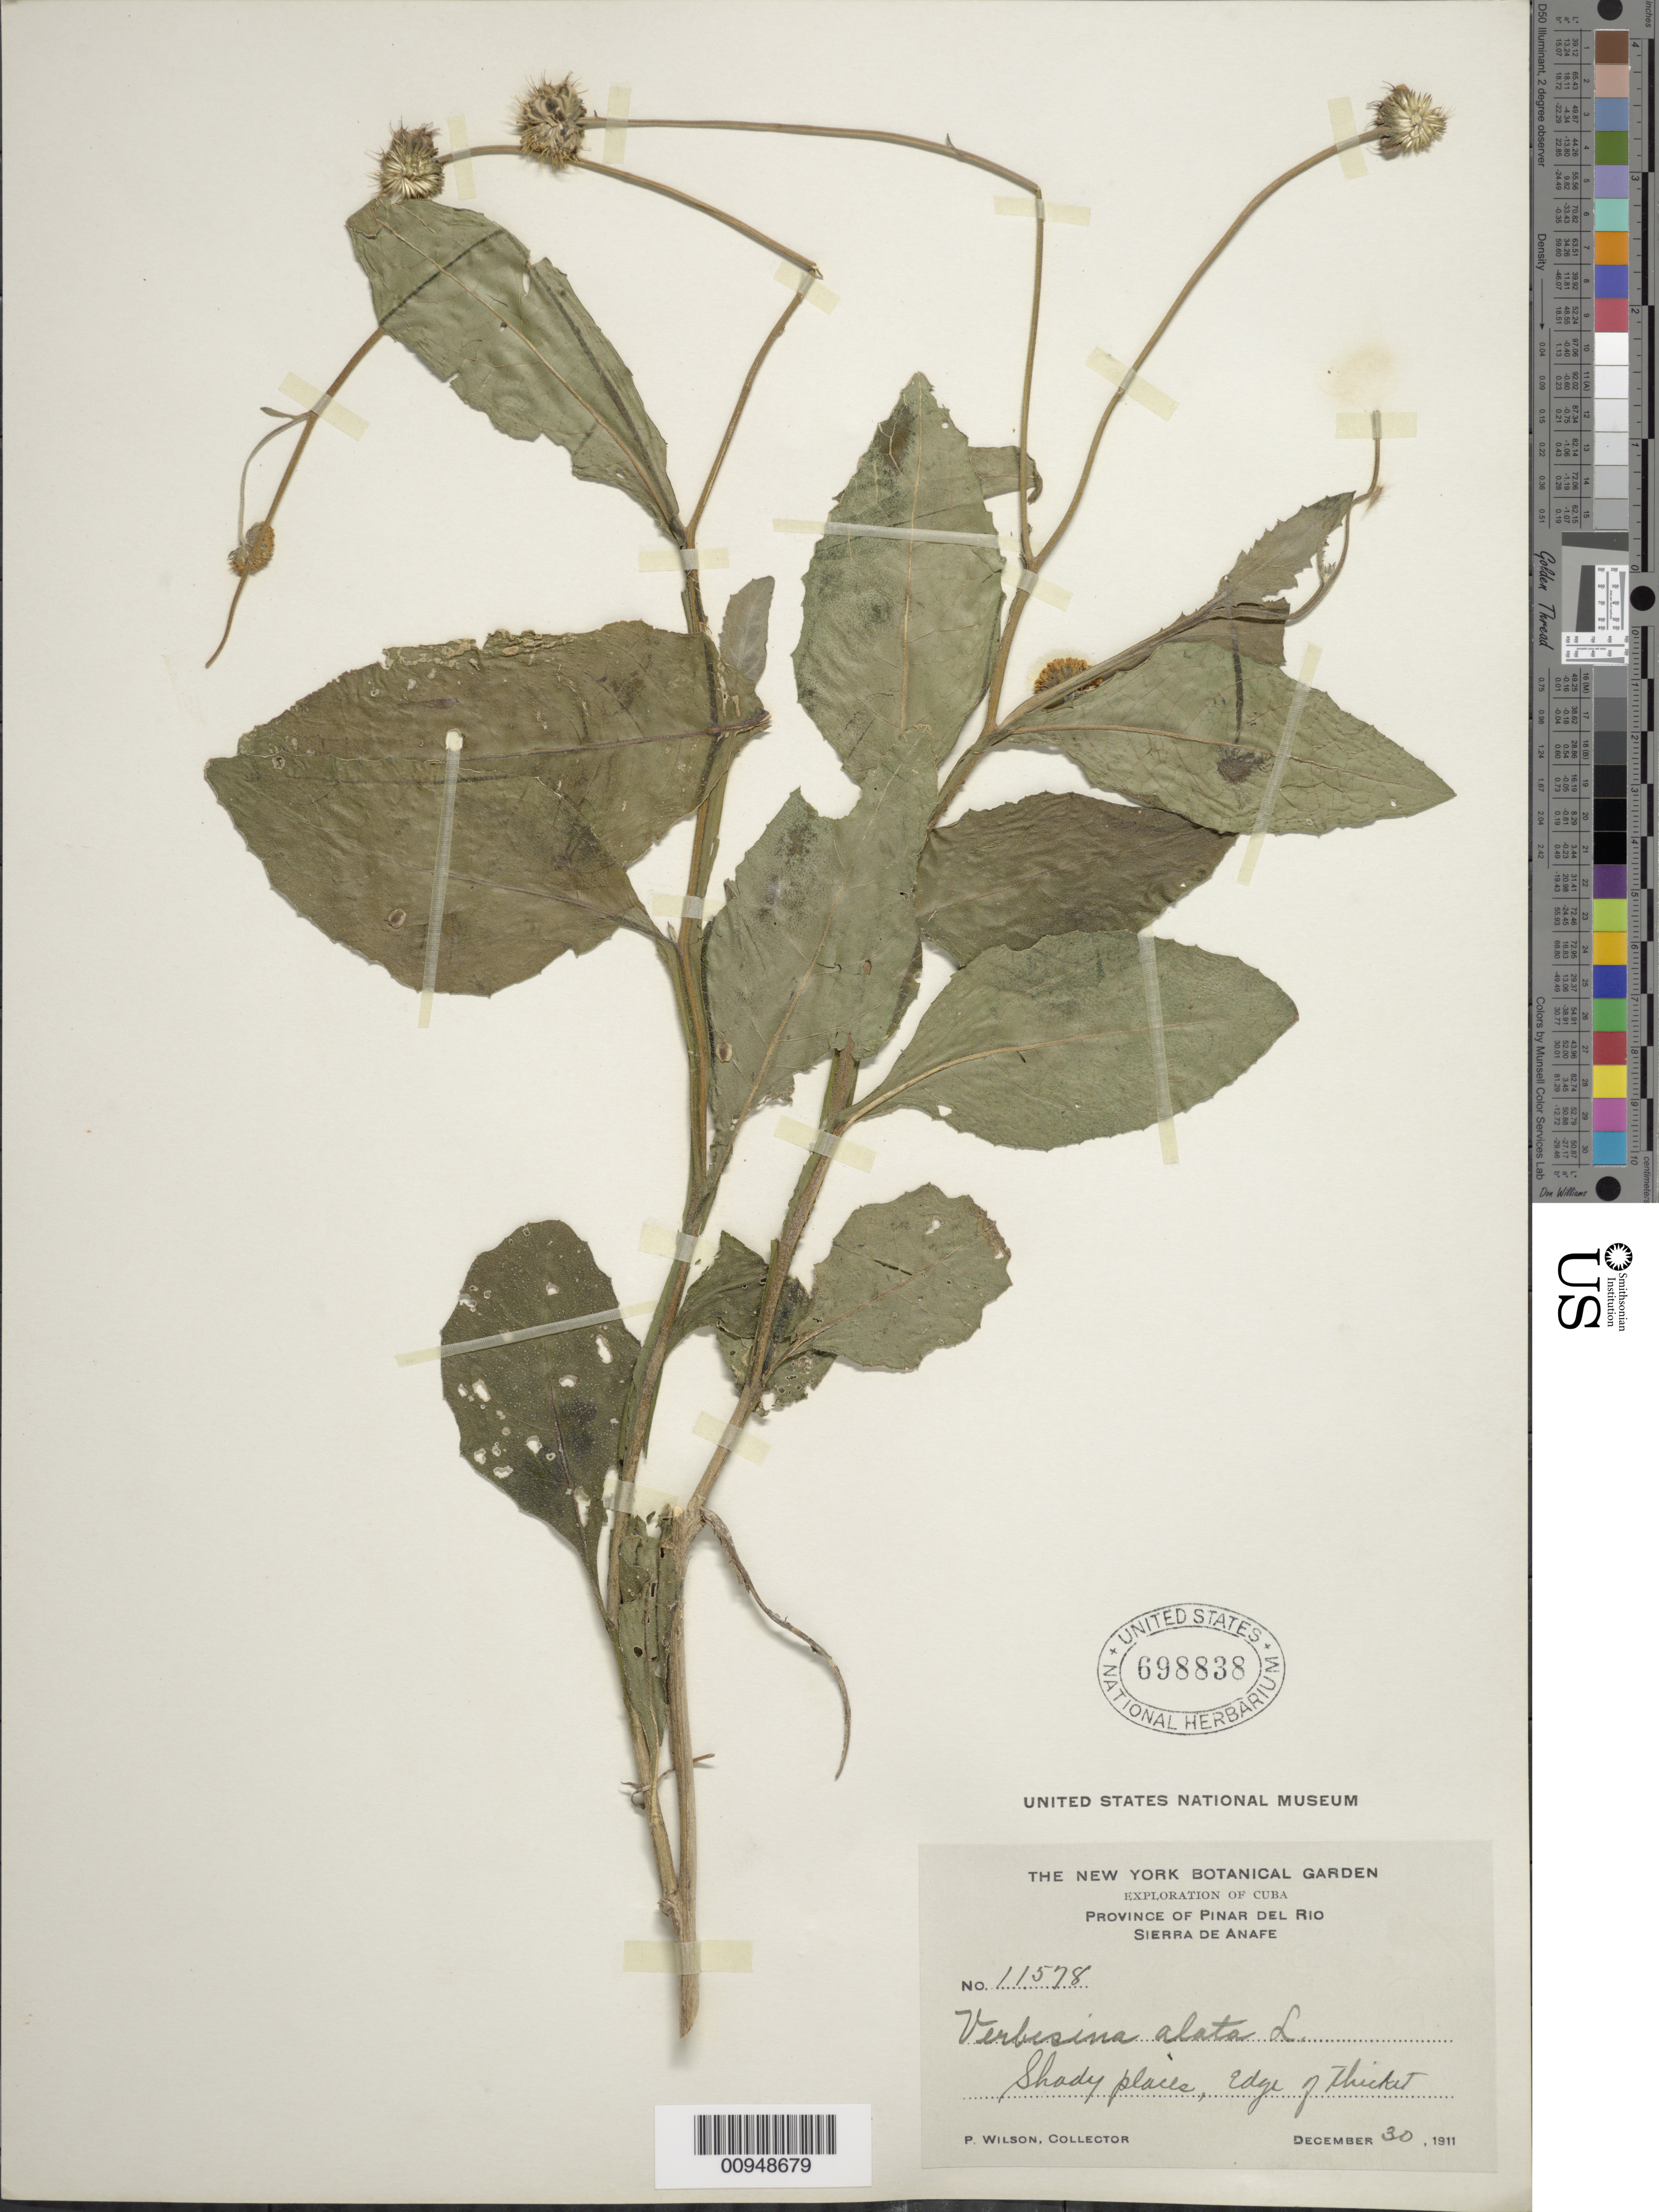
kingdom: Plantae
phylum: Tracheophyta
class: Magnoliopsida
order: Asterales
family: Asteraceae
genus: Verbesina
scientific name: Verbesina alata var. alata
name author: L.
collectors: P. Wilson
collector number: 11578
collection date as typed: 30 Dec 1911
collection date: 1911-12-30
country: Cuba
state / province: Pinar del Rio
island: Cuba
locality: Sierra de Anafe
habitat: Shady places, edge of thicket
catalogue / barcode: US 698838